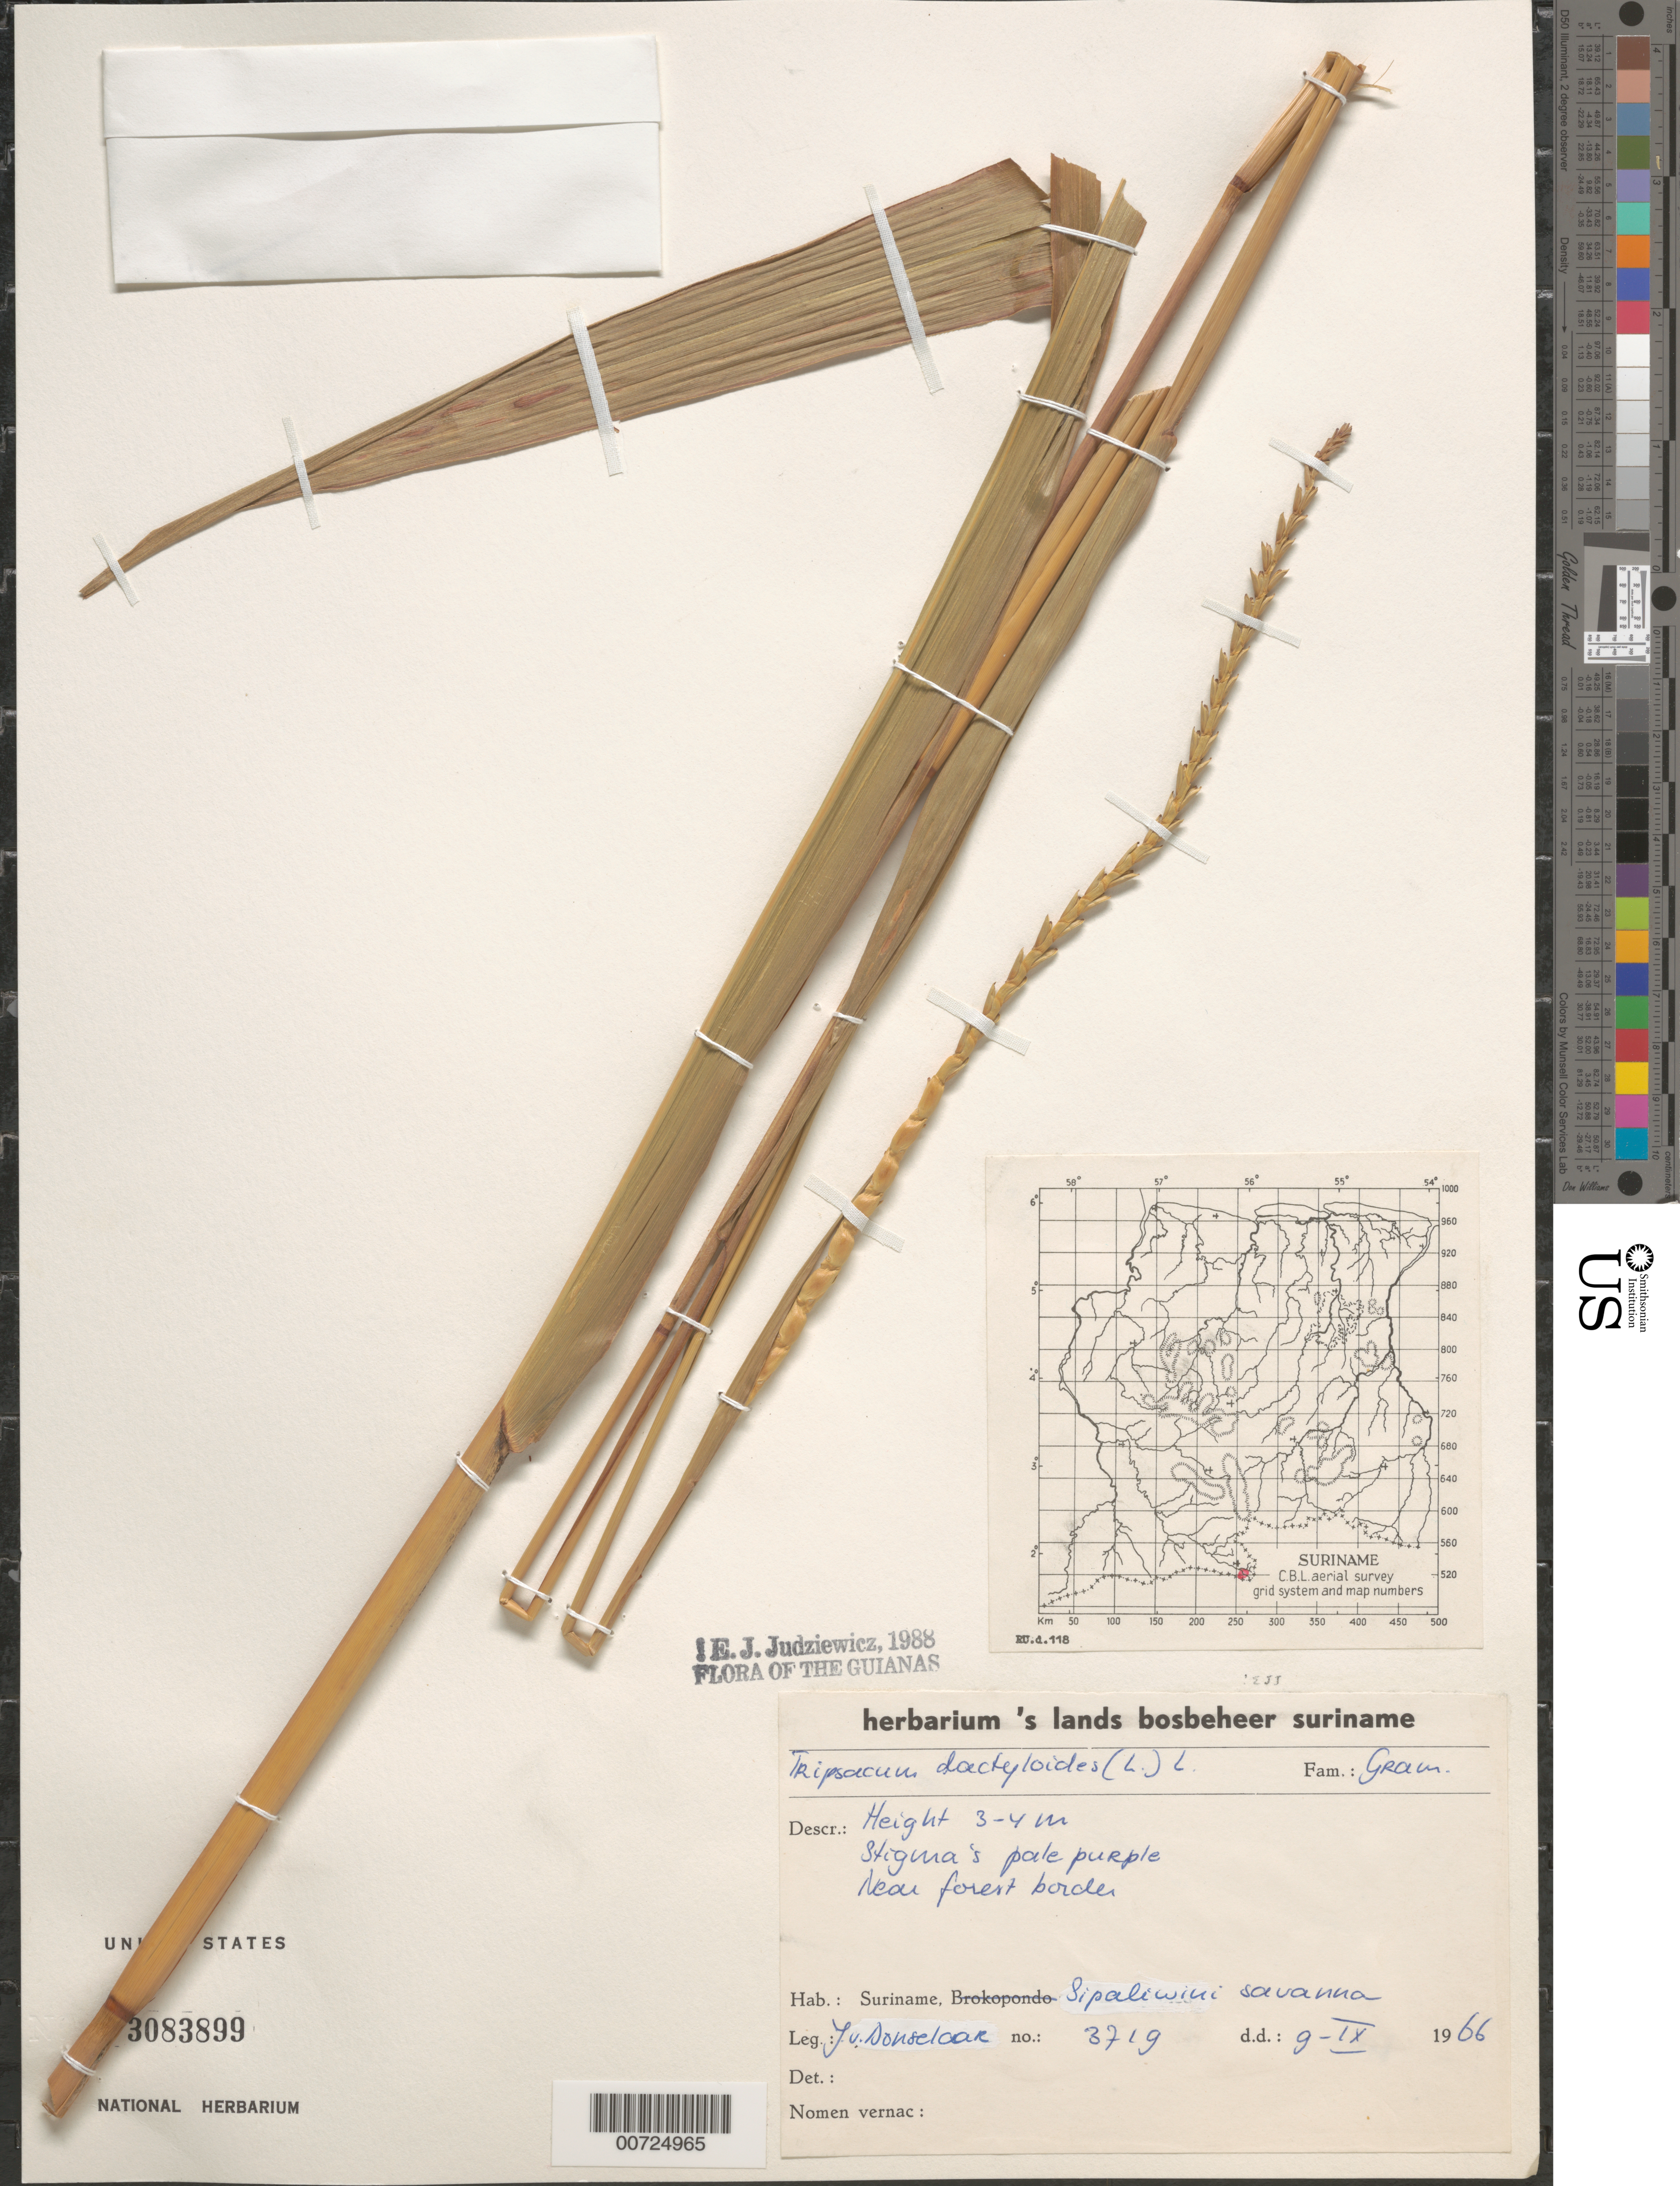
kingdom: Plantae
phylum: Tracheophyta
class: Liliopsida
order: Poales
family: Poaceae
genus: Tripsacum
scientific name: Tripsacum dactyloides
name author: (L.) L.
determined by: Judziewicz, E. J.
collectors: J. Donselaar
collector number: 3719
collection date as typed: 9-Sep-66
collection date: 1966-09-09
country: Suriname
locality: Sipaliwini Savanna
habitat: Vicinity of forest border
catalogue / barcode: US 3083899